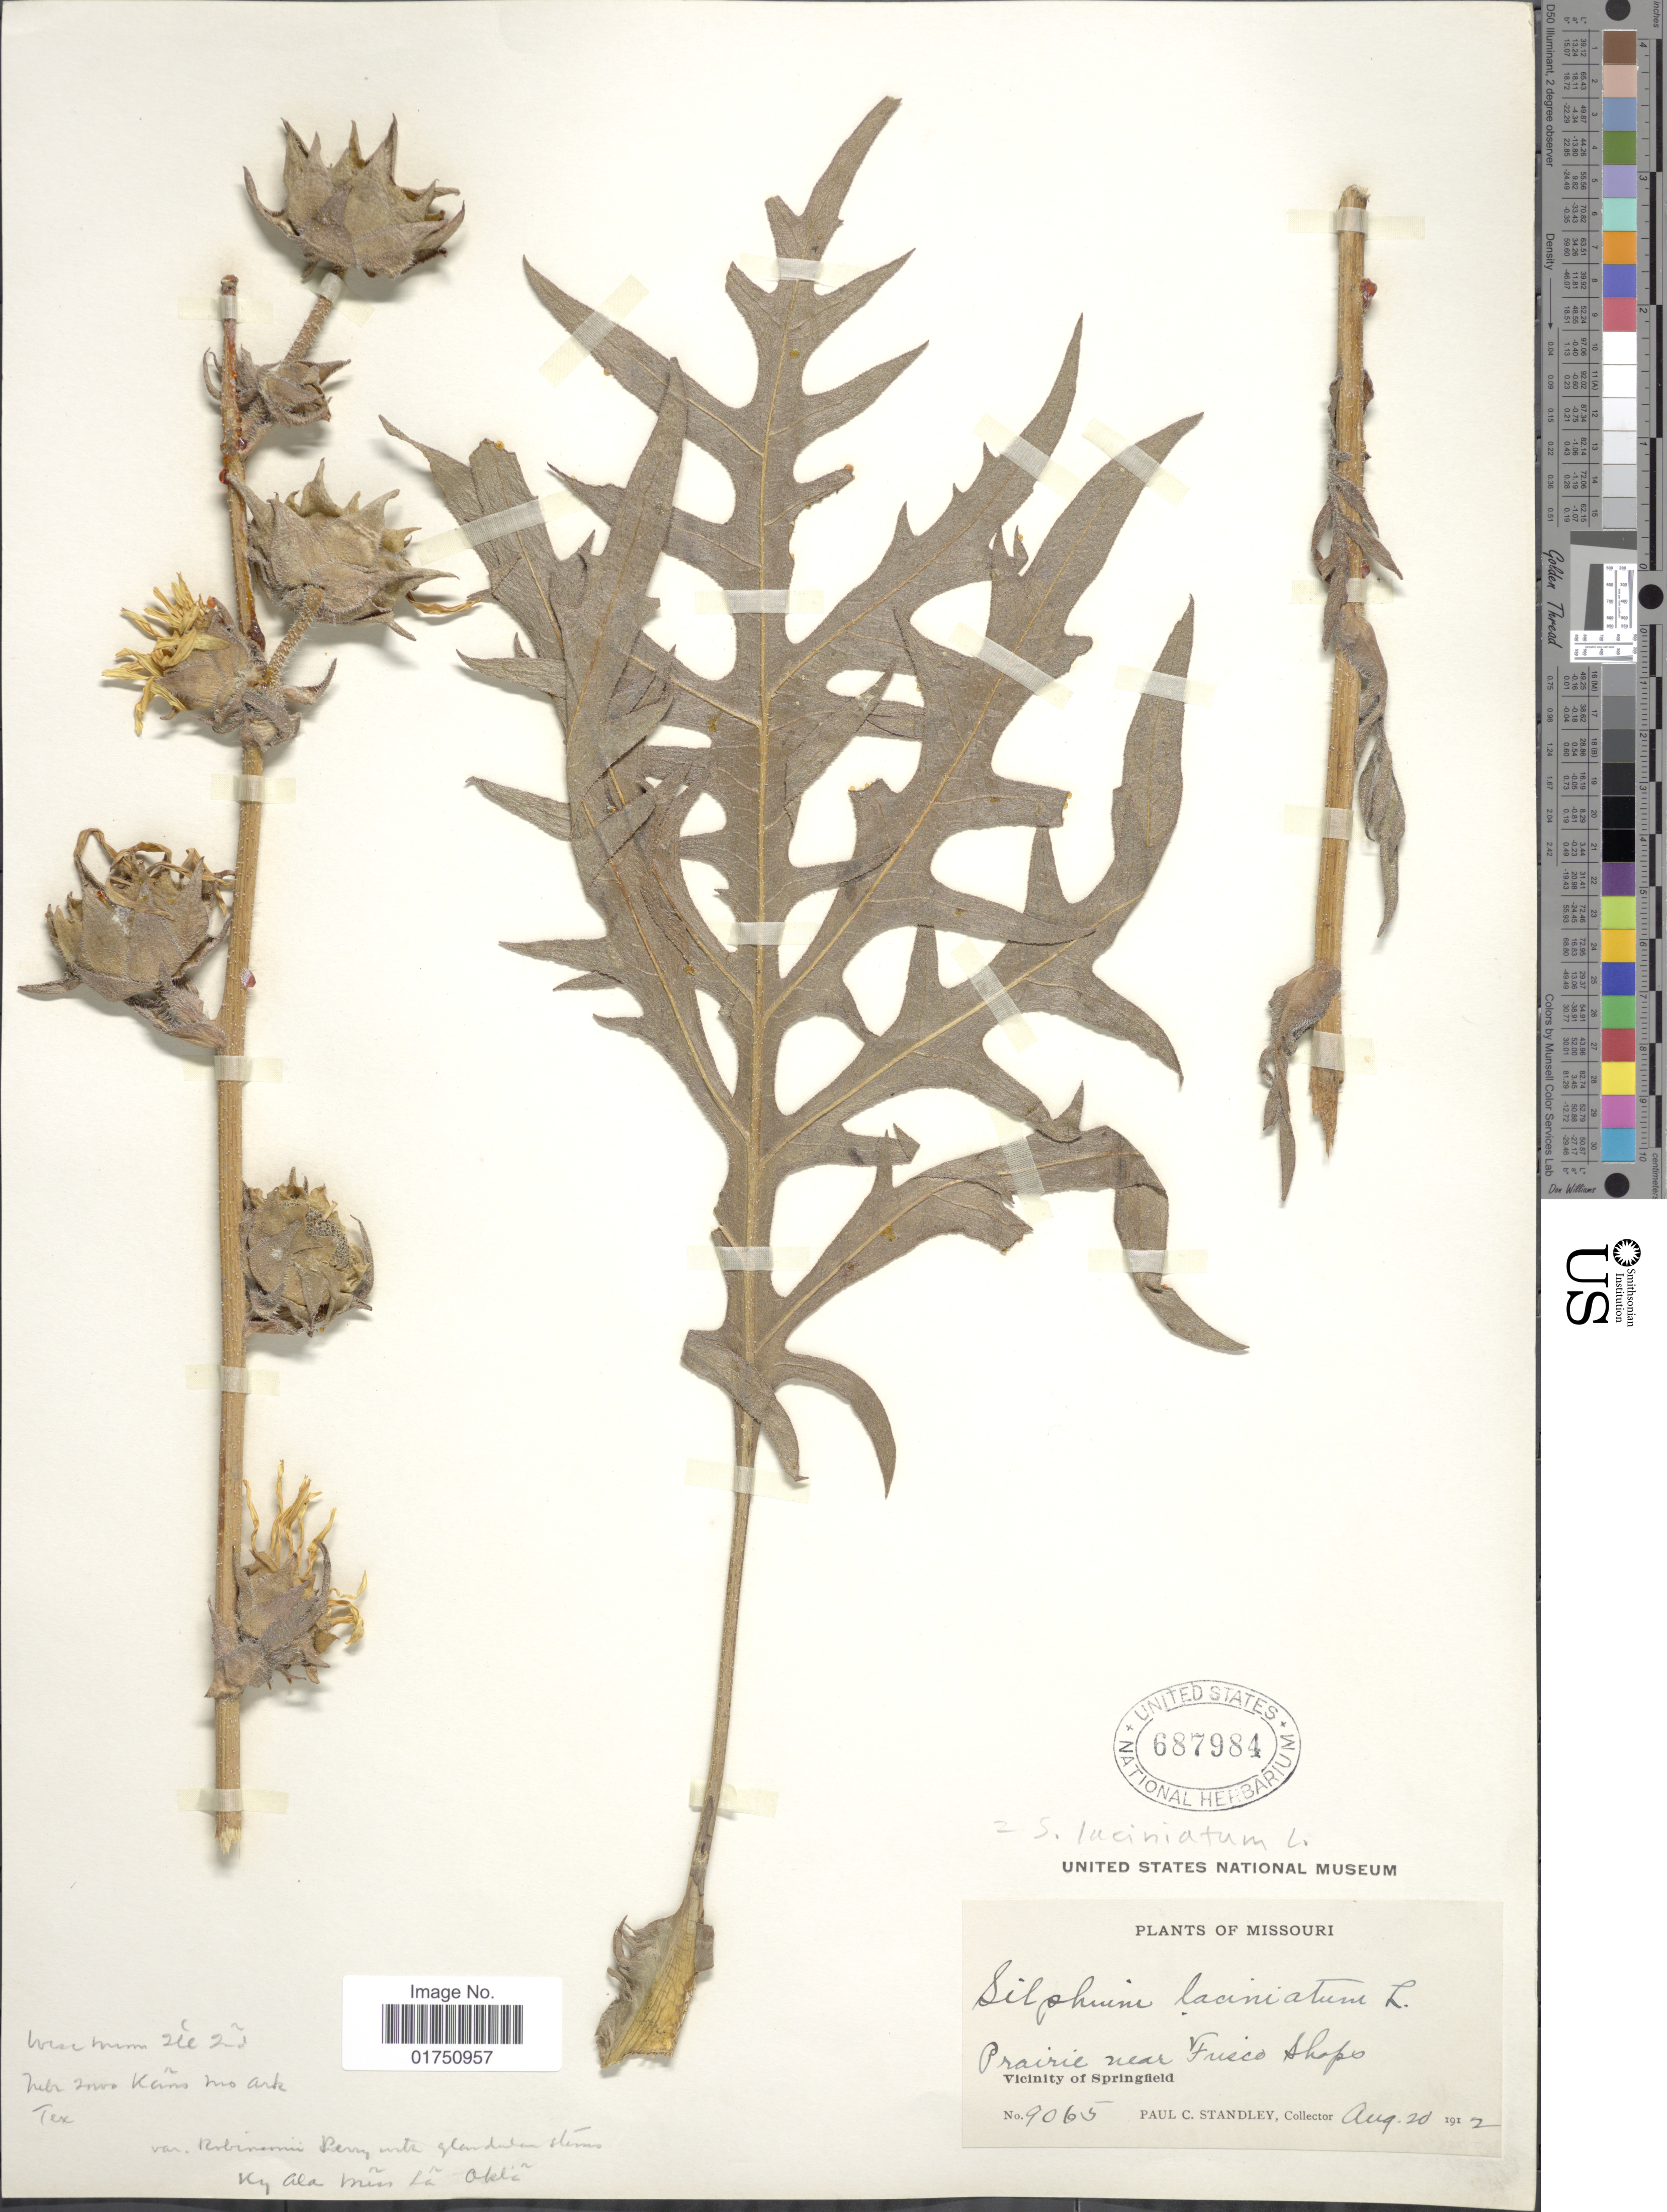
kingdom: Plantae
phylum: Tracheophyta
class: Magnoliopsida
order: Asterales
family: Asteraceae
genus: Silphium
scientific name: Silphium laciniatum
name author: L.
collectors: P. C. Standley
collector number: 9065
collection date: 1912-08-20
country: United States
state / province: Missouri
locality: Prairie near Fusco Shops. Vicinity of Springfield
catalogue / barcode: US 687984